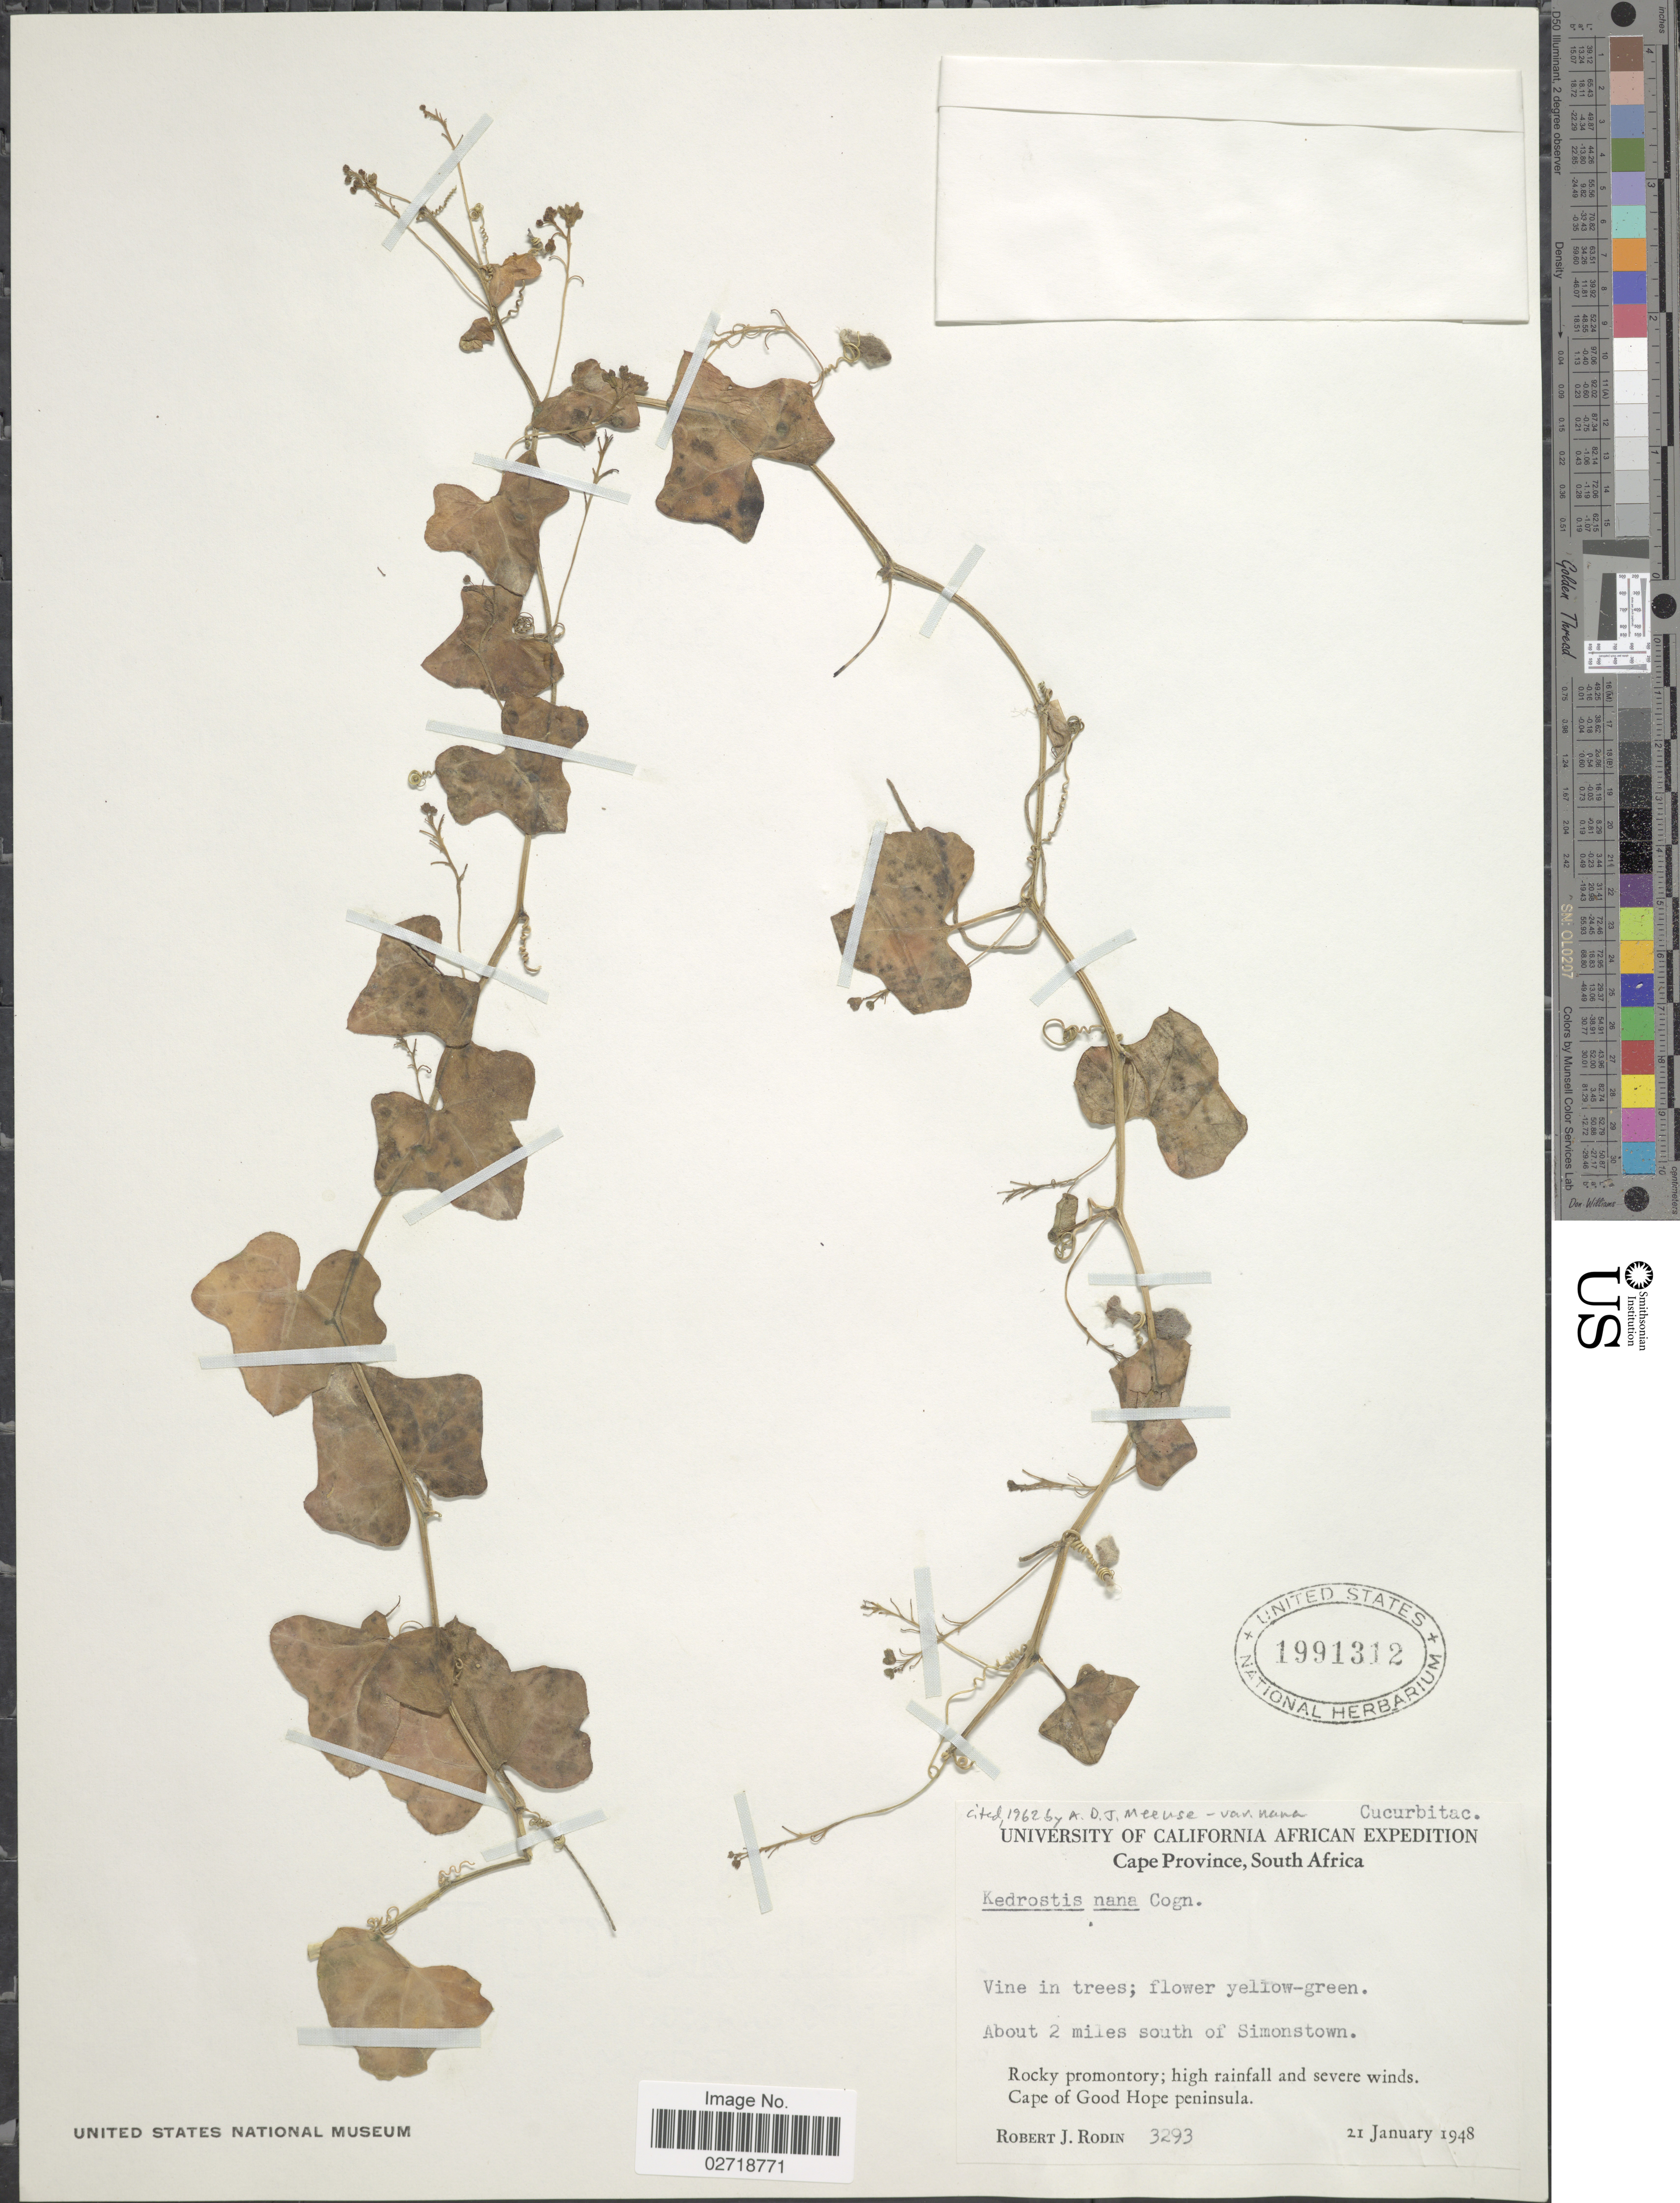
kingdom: Plantae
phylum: Tracheophyta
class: Magnoliopsida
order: Cucurbitales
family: Cucurbitaceae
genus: Kedrostis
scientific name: Kedrostis nana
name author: Cogn.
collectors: R. J. Rodin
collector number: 3293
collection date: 1948-01-21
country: South Africa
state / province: Western Cape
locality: About 2 miles south of Simonstown. Cape of Good Hope peninsula.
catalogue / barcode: US 1991312